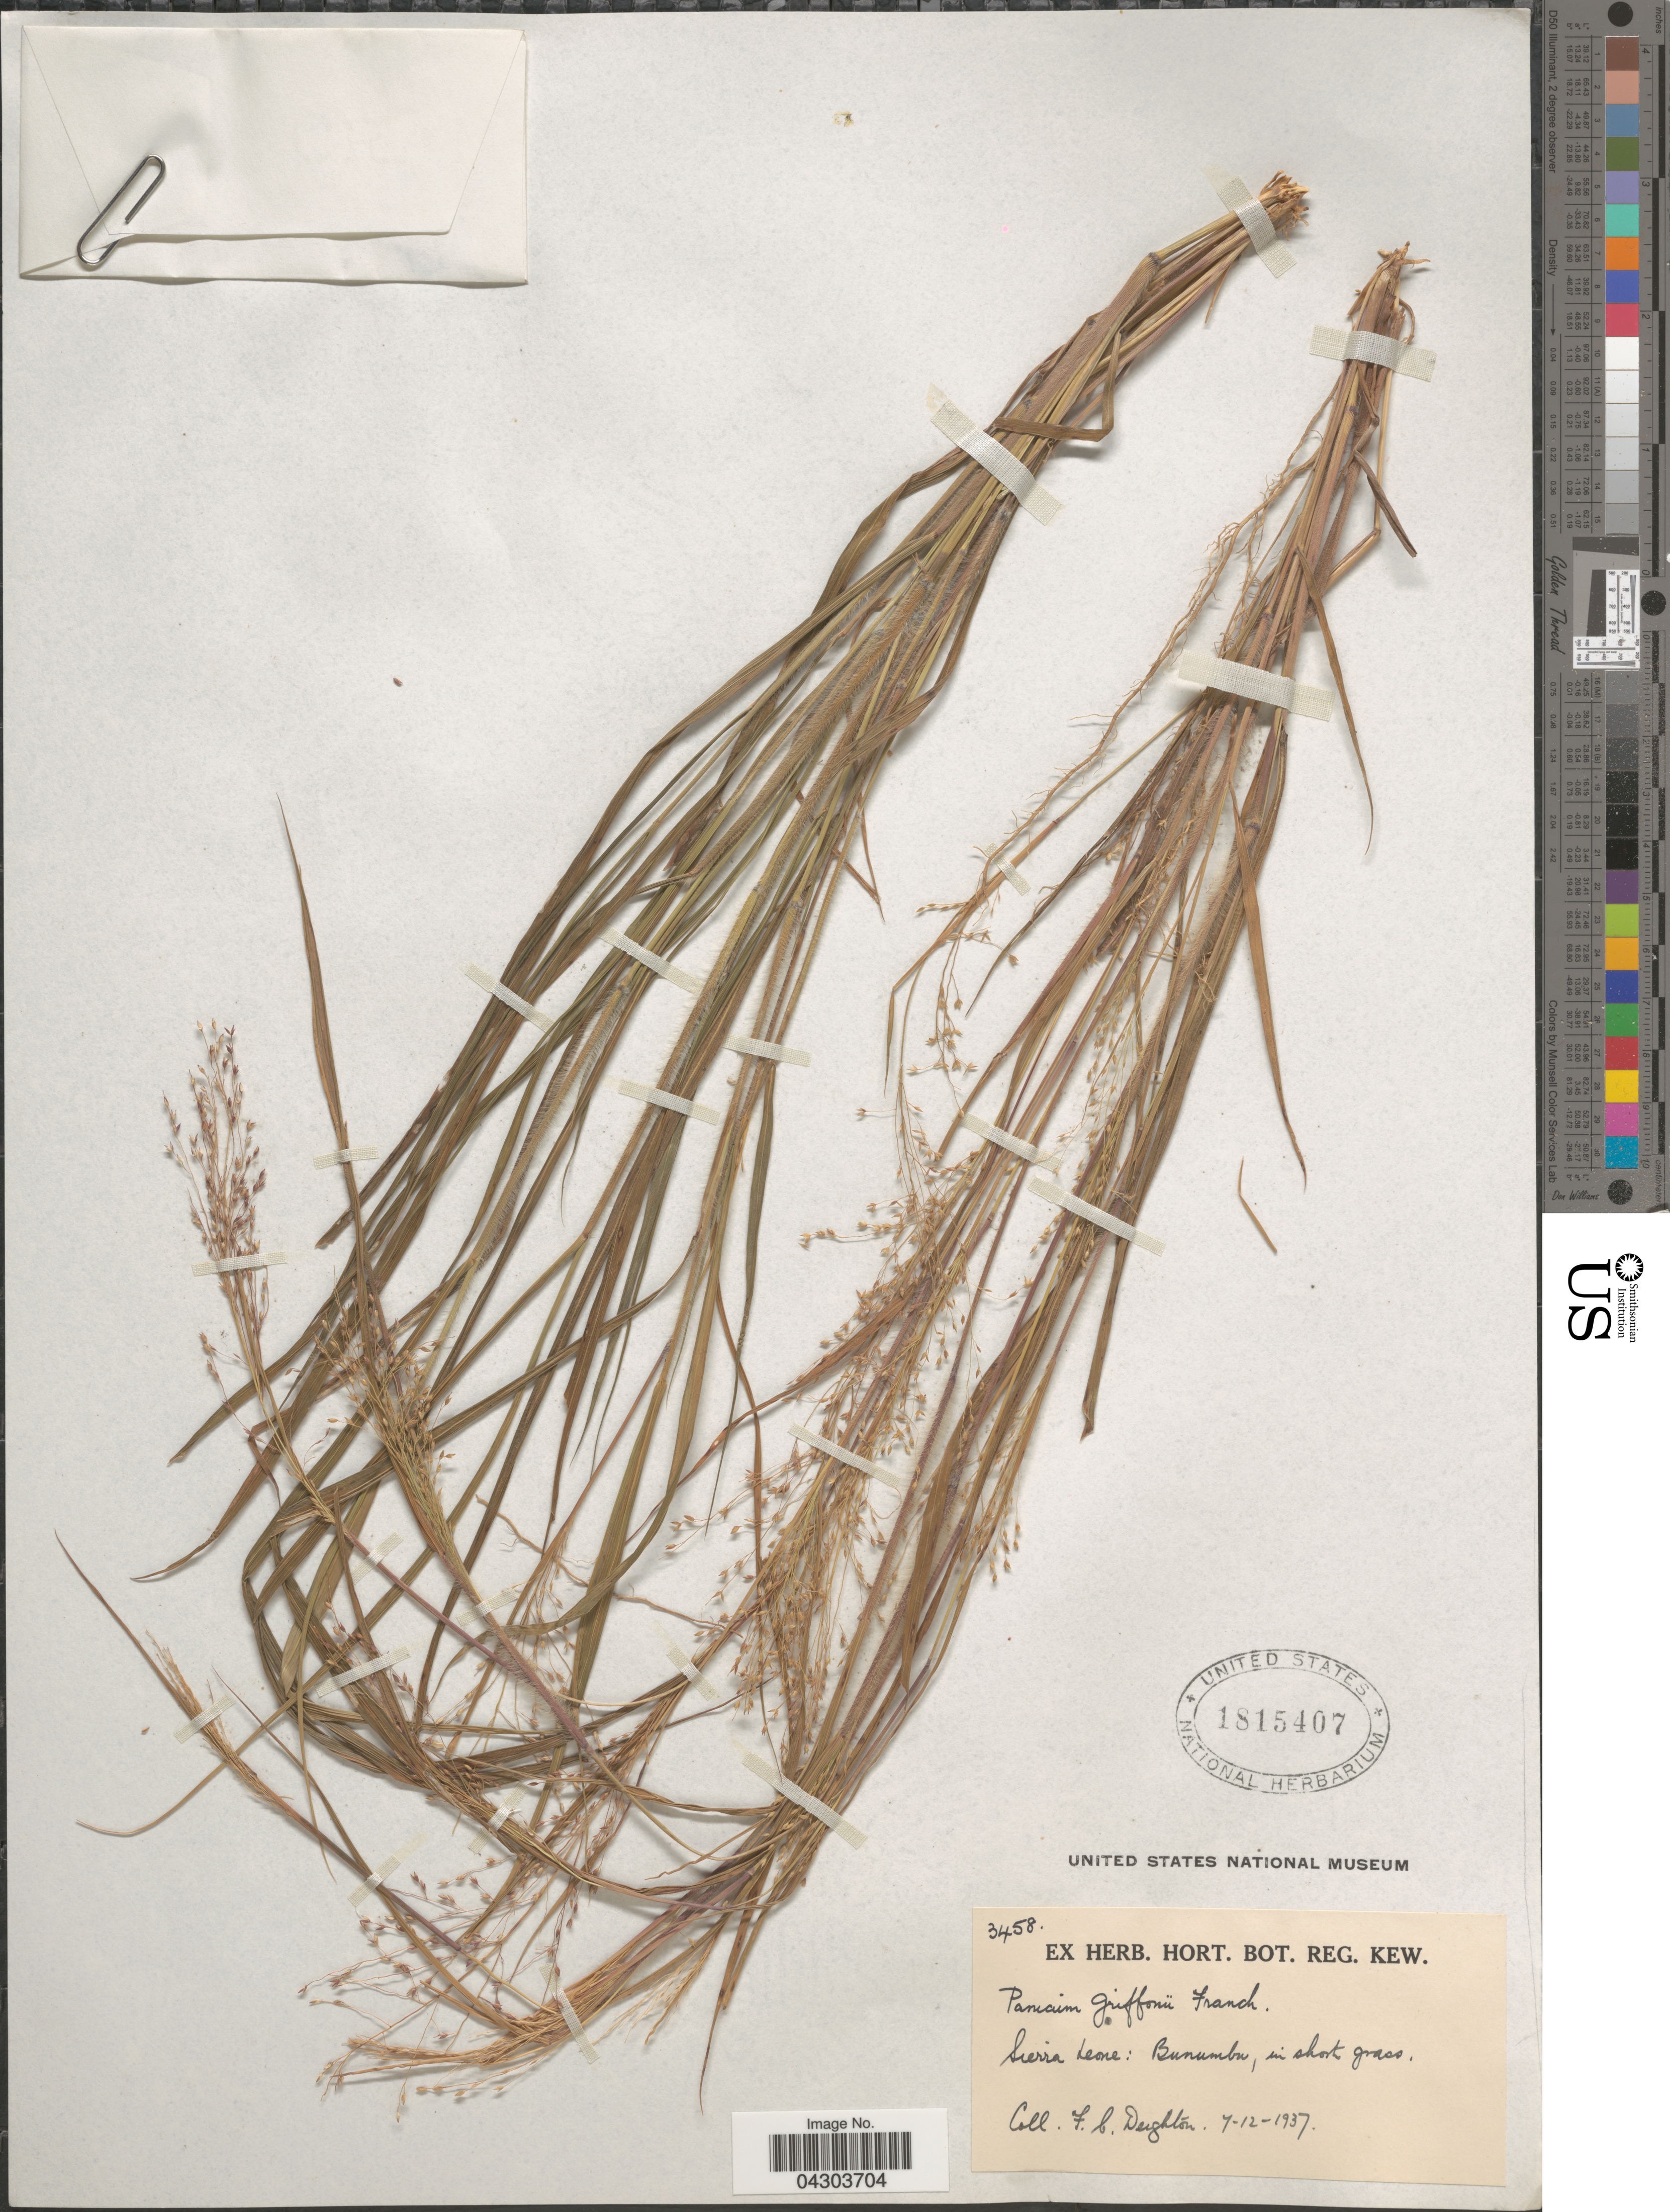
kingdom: Plantae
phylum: Tracheophyta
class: Liliopsida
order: Poales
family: Poaceae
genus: Panicum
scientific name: Panicum griffonii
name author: Franch.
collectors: F. Deighton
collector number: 3458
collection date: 1937-12-07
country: Sierra Leone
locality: Bunumbu, in short grass.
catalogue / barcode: US 1815407